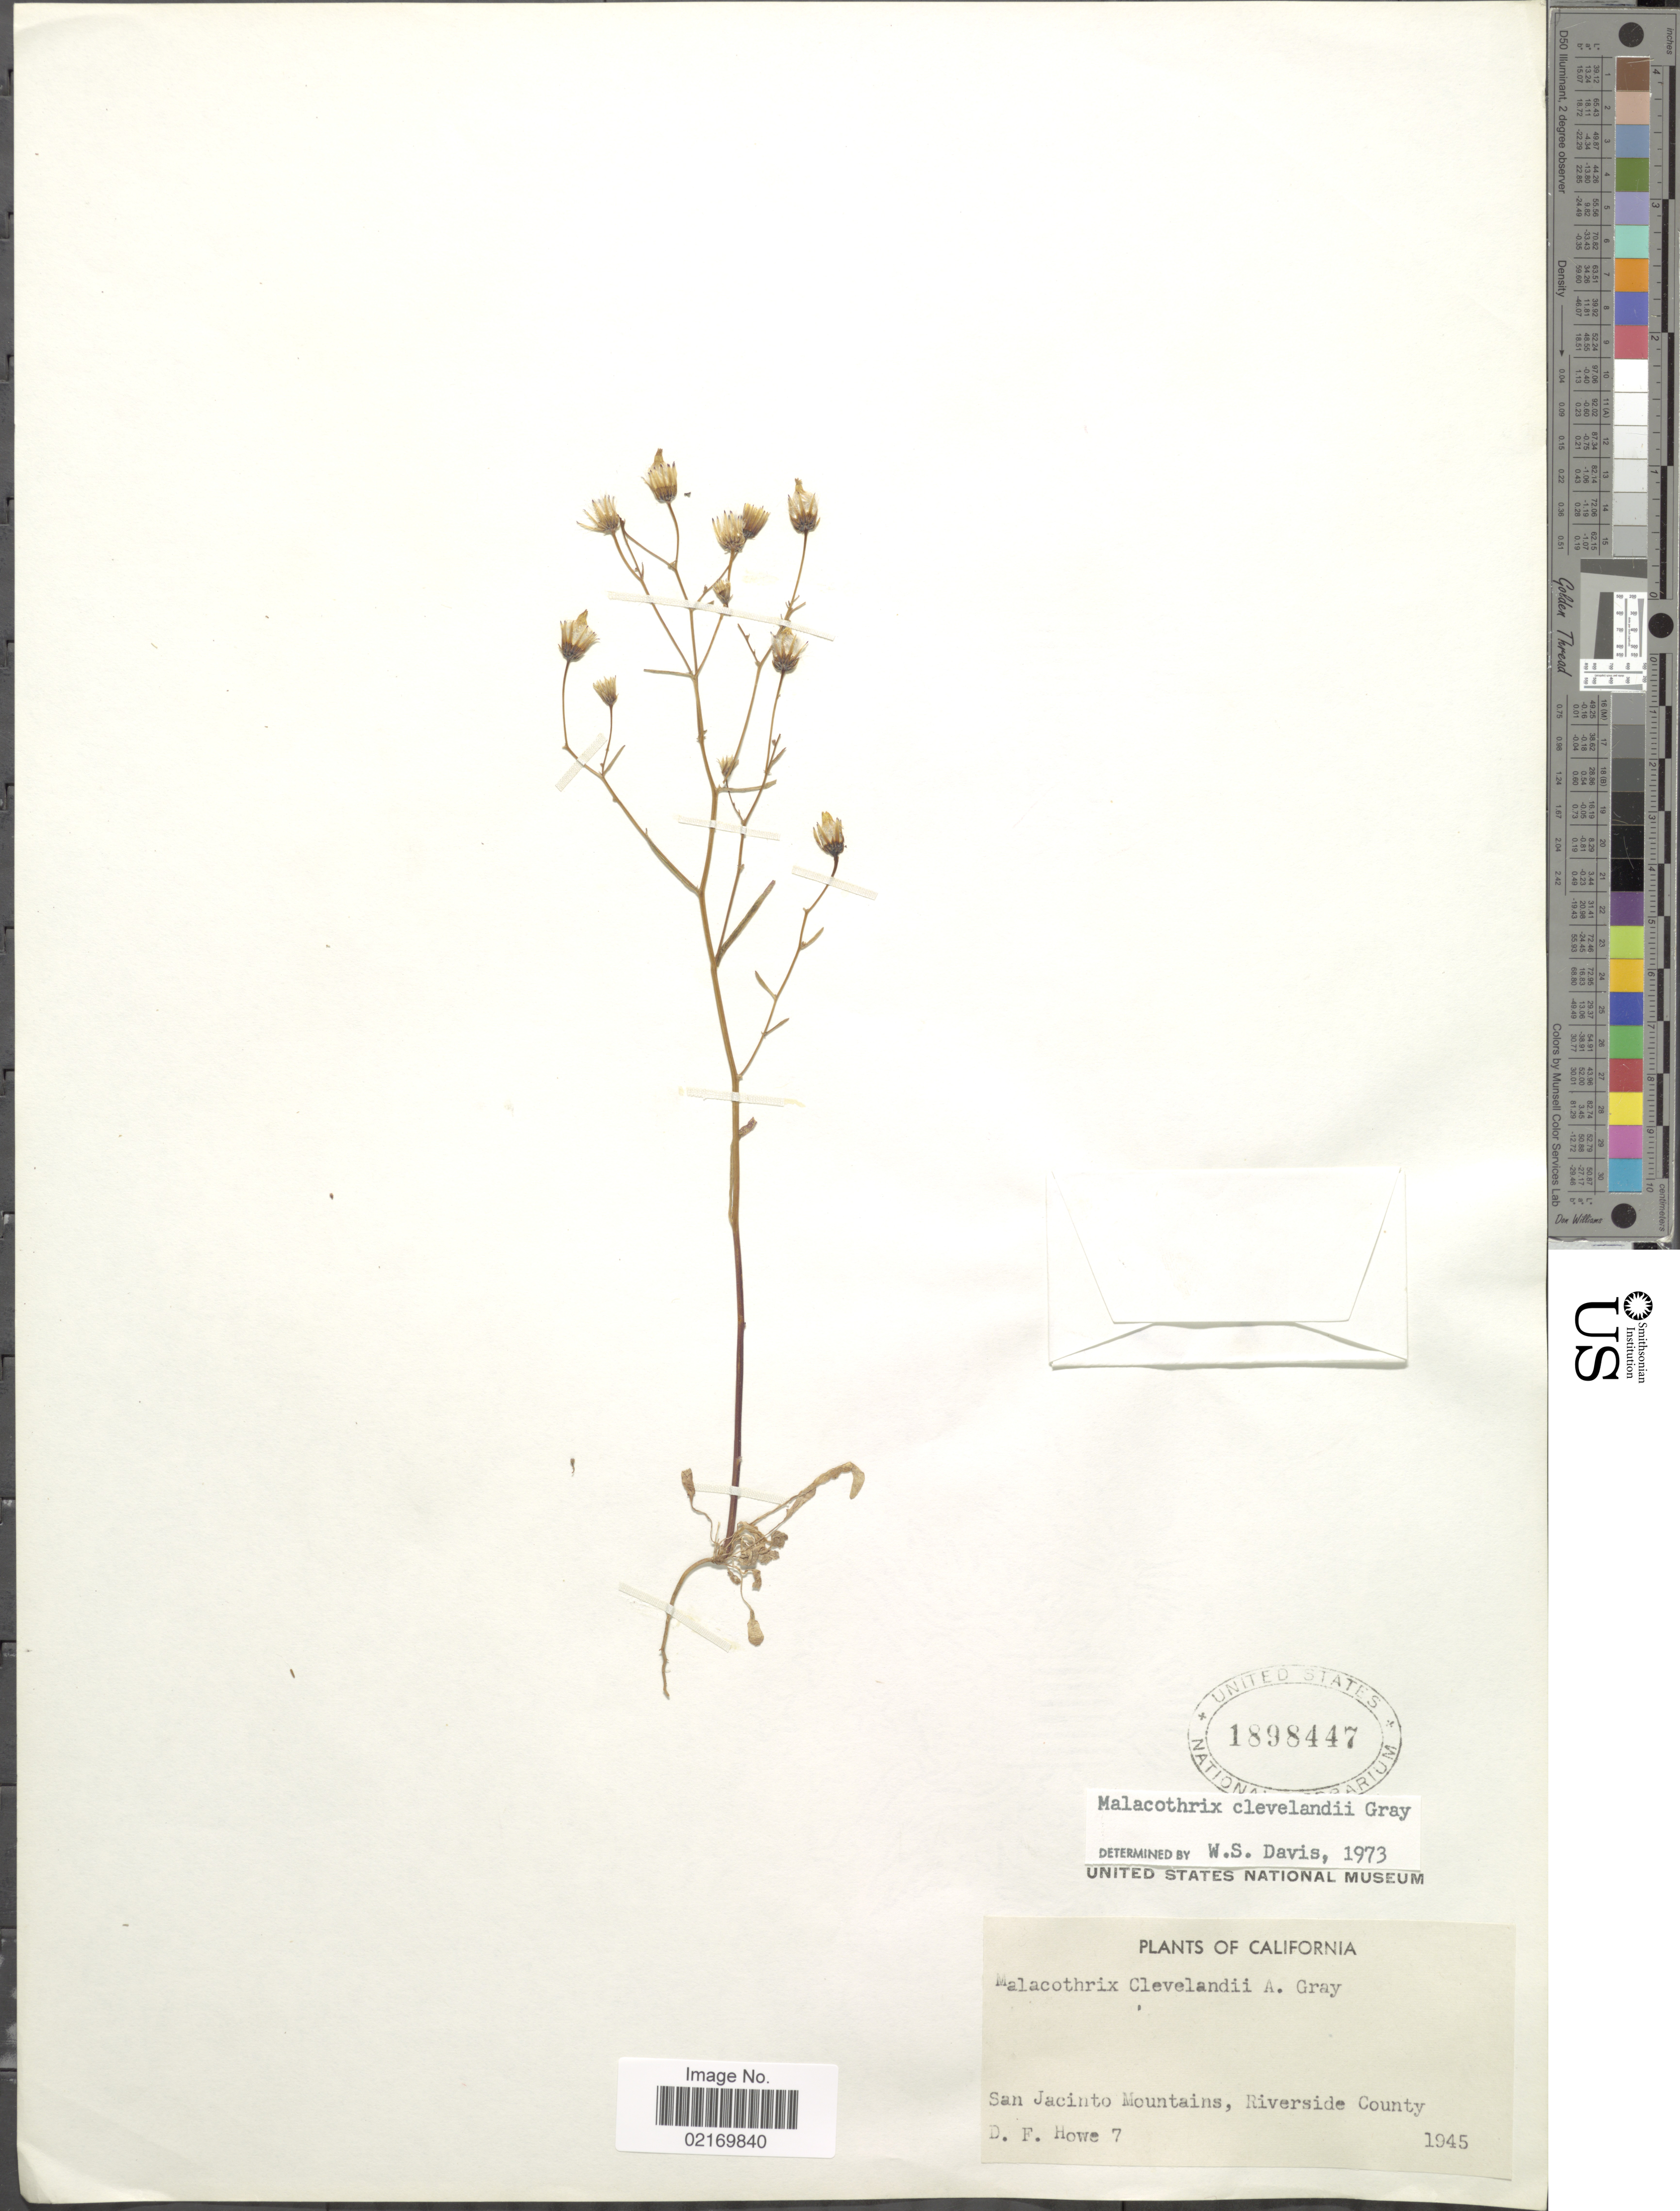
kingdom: Plantae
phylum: Tracheophyta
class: Magnoliopsida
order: Asterales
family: Asteraceae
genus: Malacothrix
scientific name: Malacothrix clevelandii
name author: A. Gray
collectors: D. Howe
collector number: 7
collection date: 1945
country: United States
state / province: California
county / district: Riverside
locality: San Jacinto Mountains, Riverside County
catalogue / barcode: US 1898447